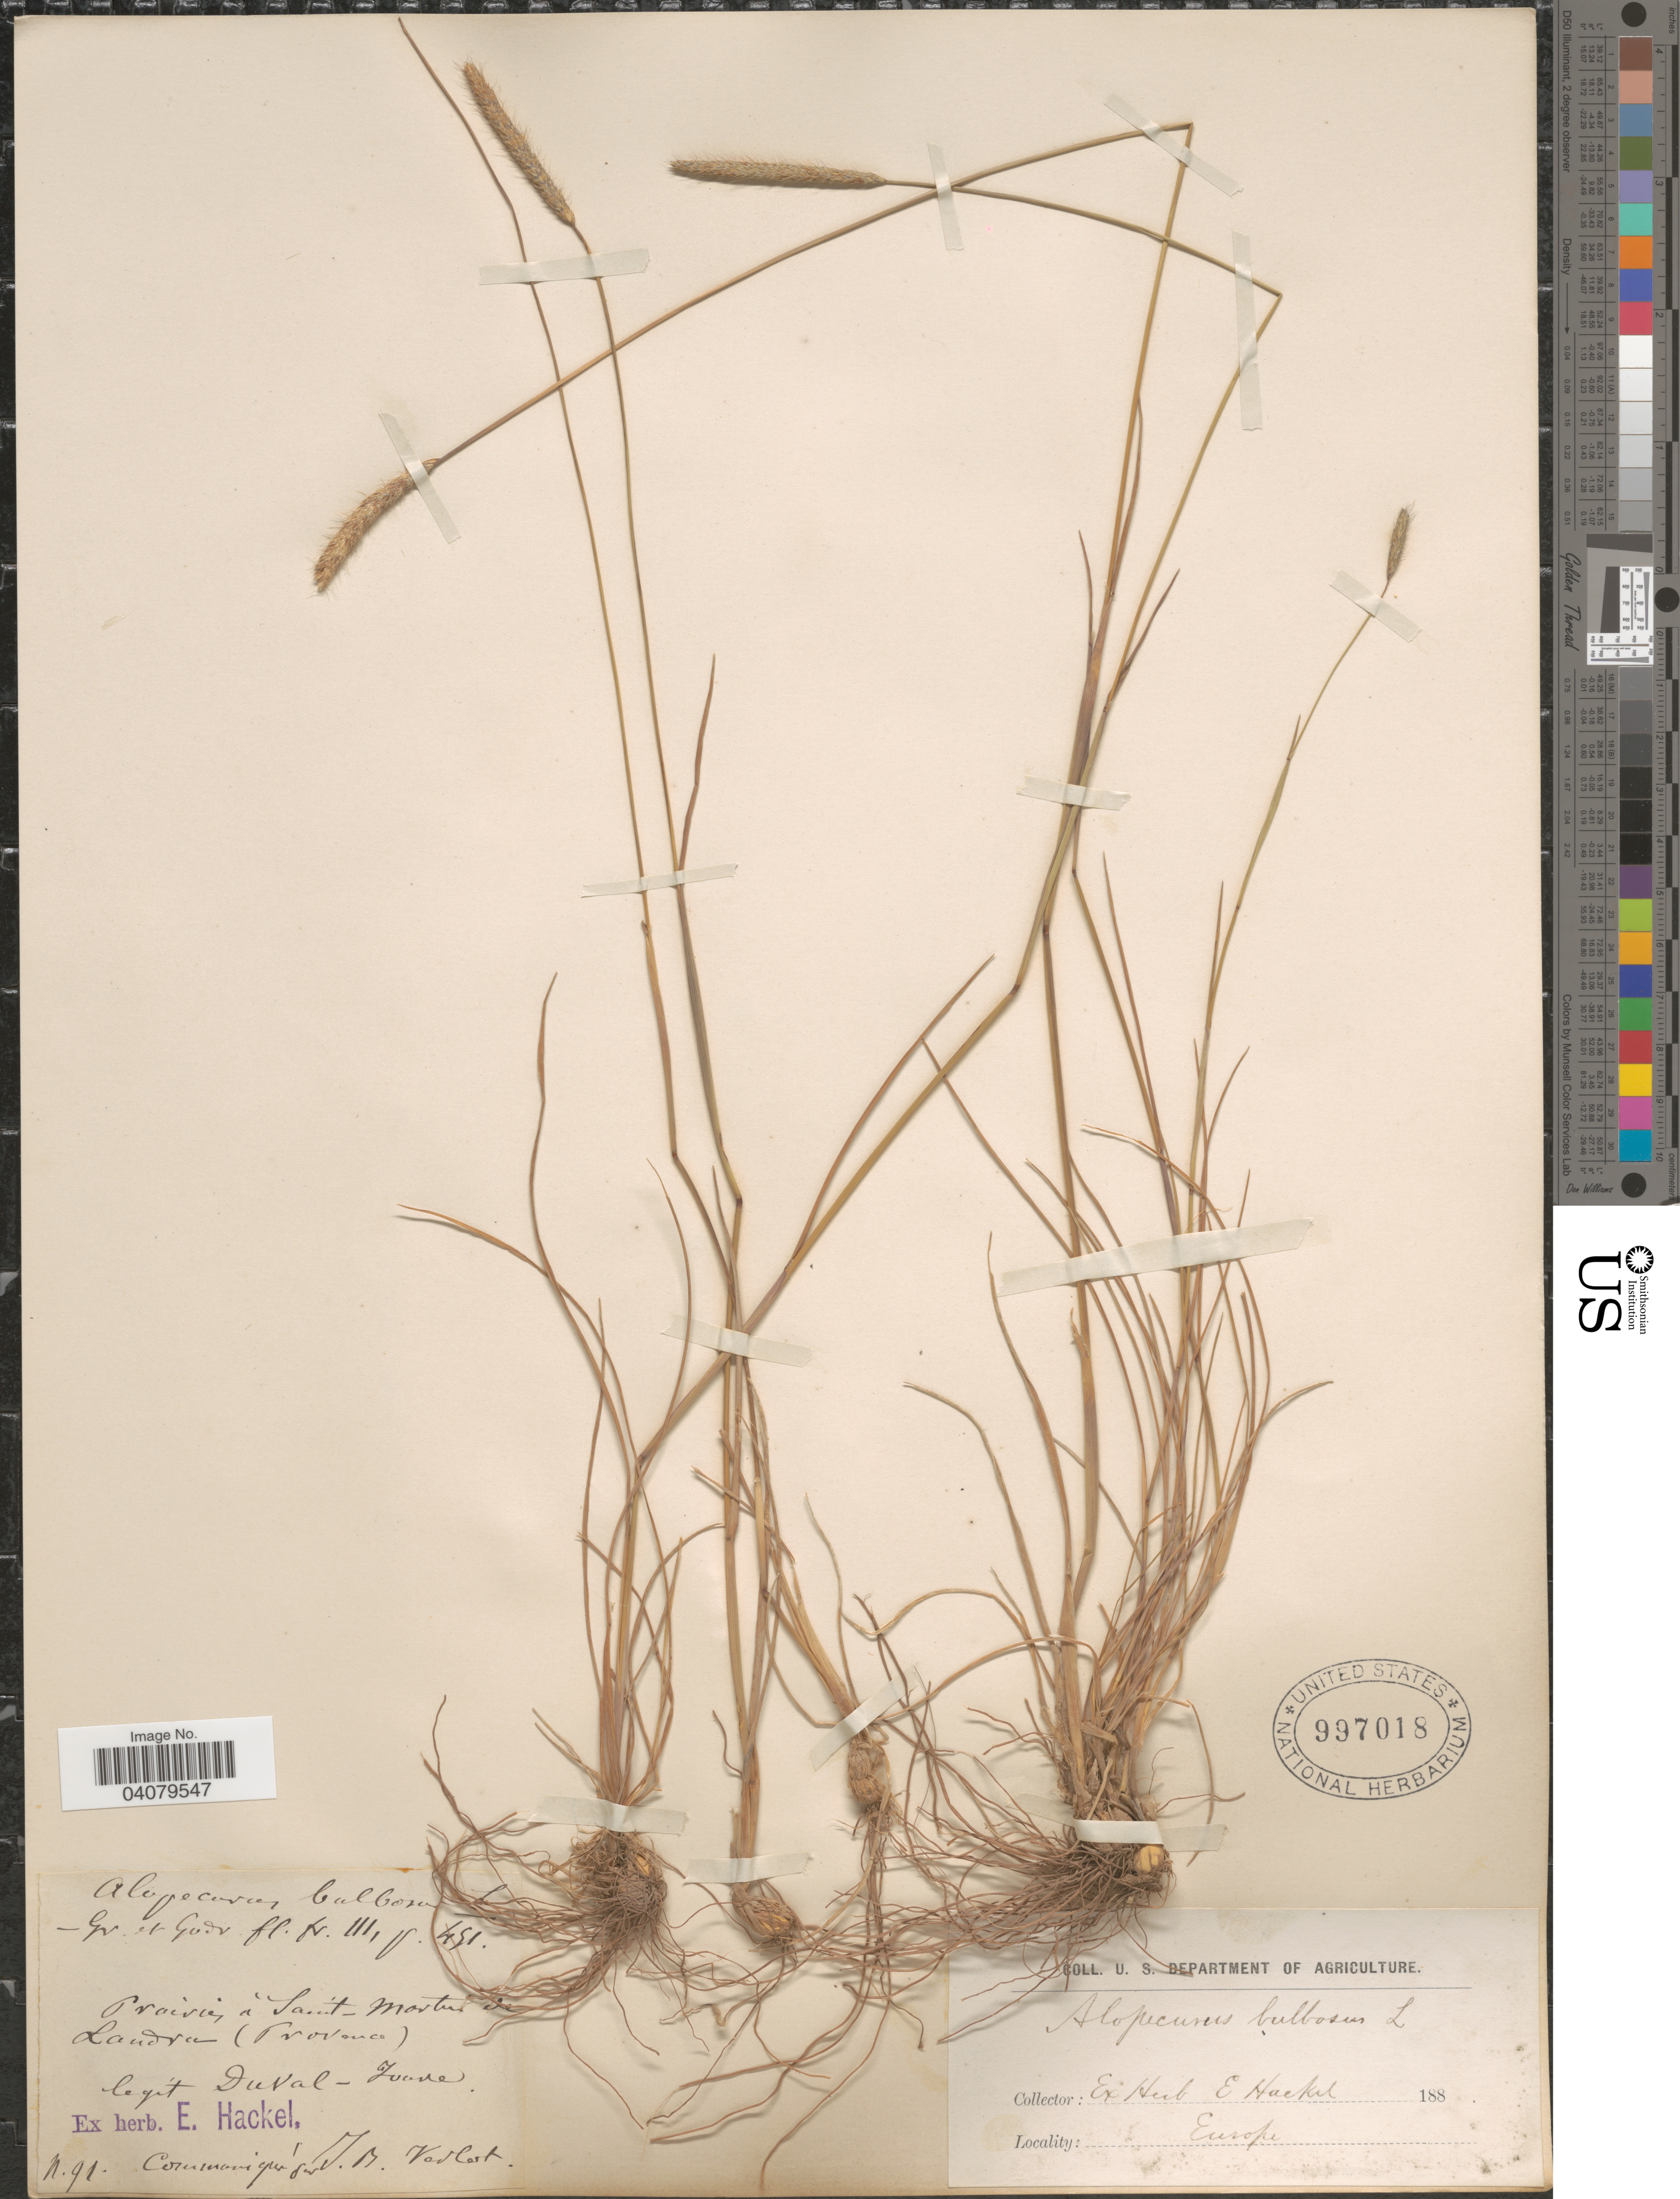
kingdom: Plantae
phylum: Tracheophyta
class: Liliopsida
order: Poales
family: Poaceae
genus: Alopecurus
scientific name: Alopecurus bulbosus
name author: Gouan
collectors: Duval-Jouve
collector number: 91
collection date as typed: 188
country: France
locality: Prairies à Saint-Martin de Londres (Provence). Europe.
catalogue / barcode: US 997018